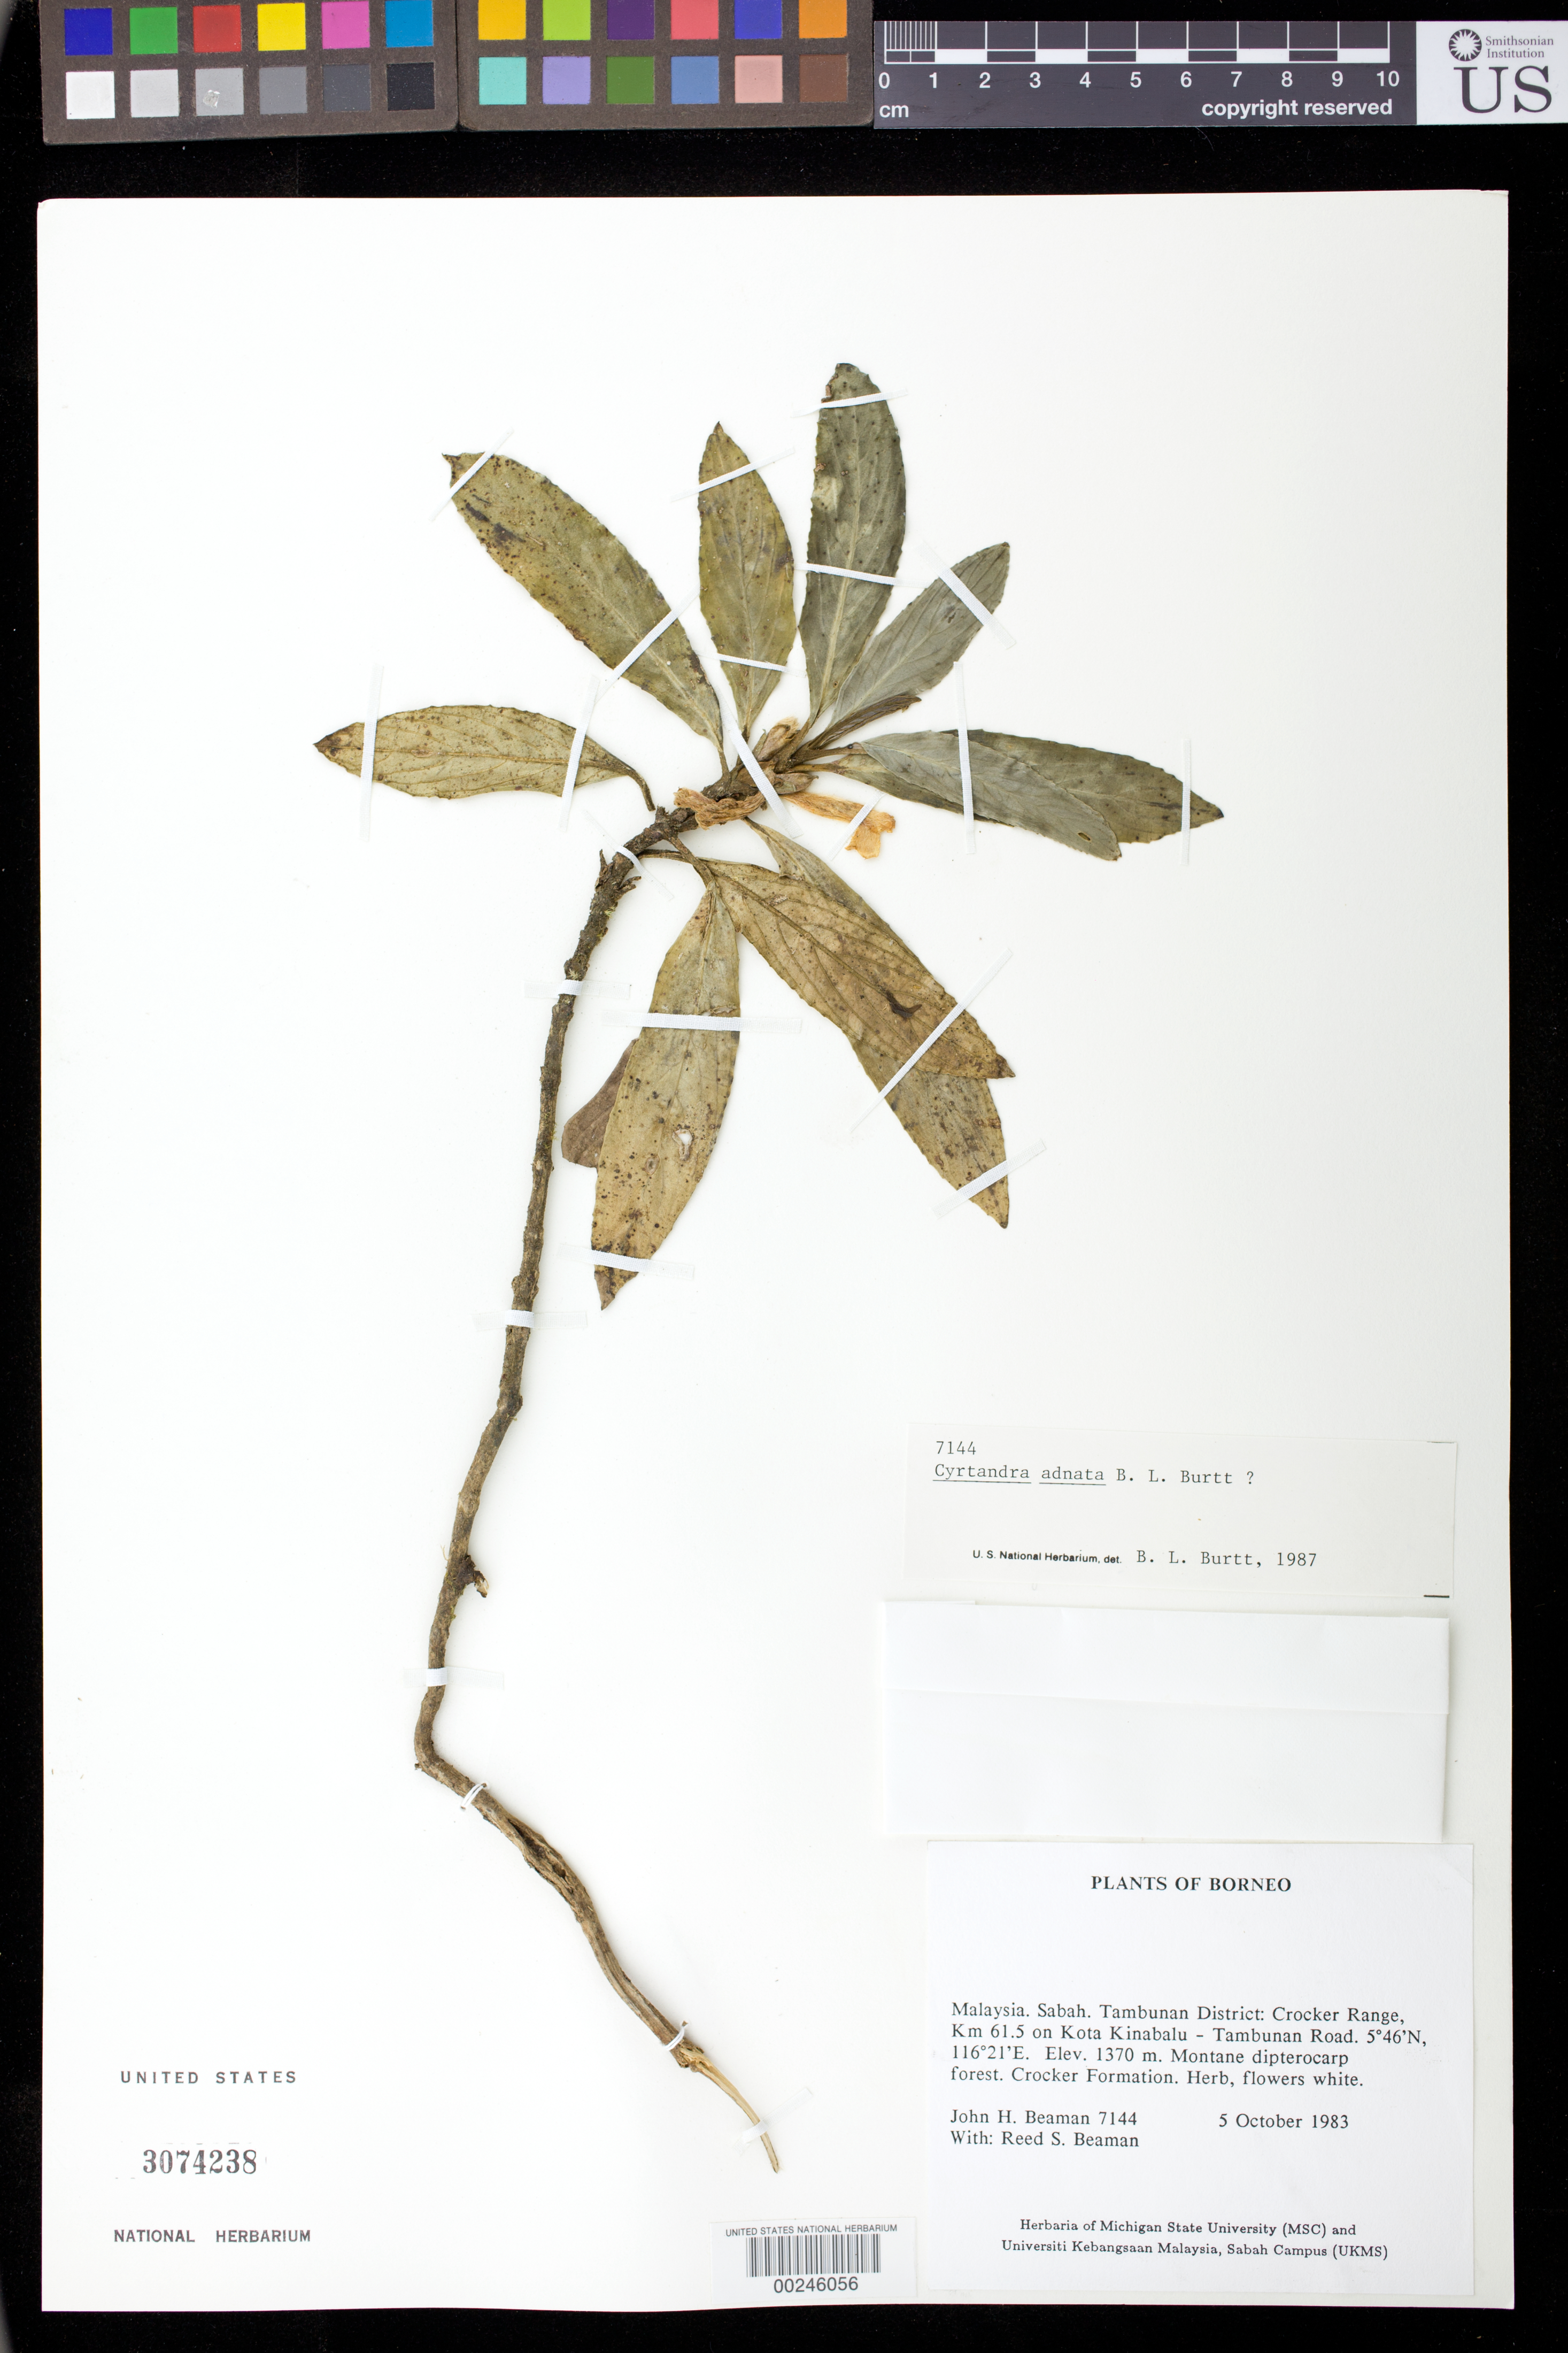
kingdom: Plantae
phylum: Tracheophyta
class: Magnoliopsida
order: Lamiales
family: Gesneriaceae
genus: Cyrtandra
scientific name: Cyrtandra adnata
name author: B.L. Burtt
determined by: Burtt, B. L.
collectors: J. H. Beaman & R. S. Beaman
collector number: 7144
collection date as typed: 05 Oct 1983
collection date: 1983-10-05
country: Malaysia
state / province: Sabah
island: Borneo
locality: Tambunan dist, crocker range, km 61.5 on kota kinabalu - tambunan road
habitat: Montane dipterocarp forest, crocker formation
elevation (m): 1370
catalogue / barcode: US 3074238